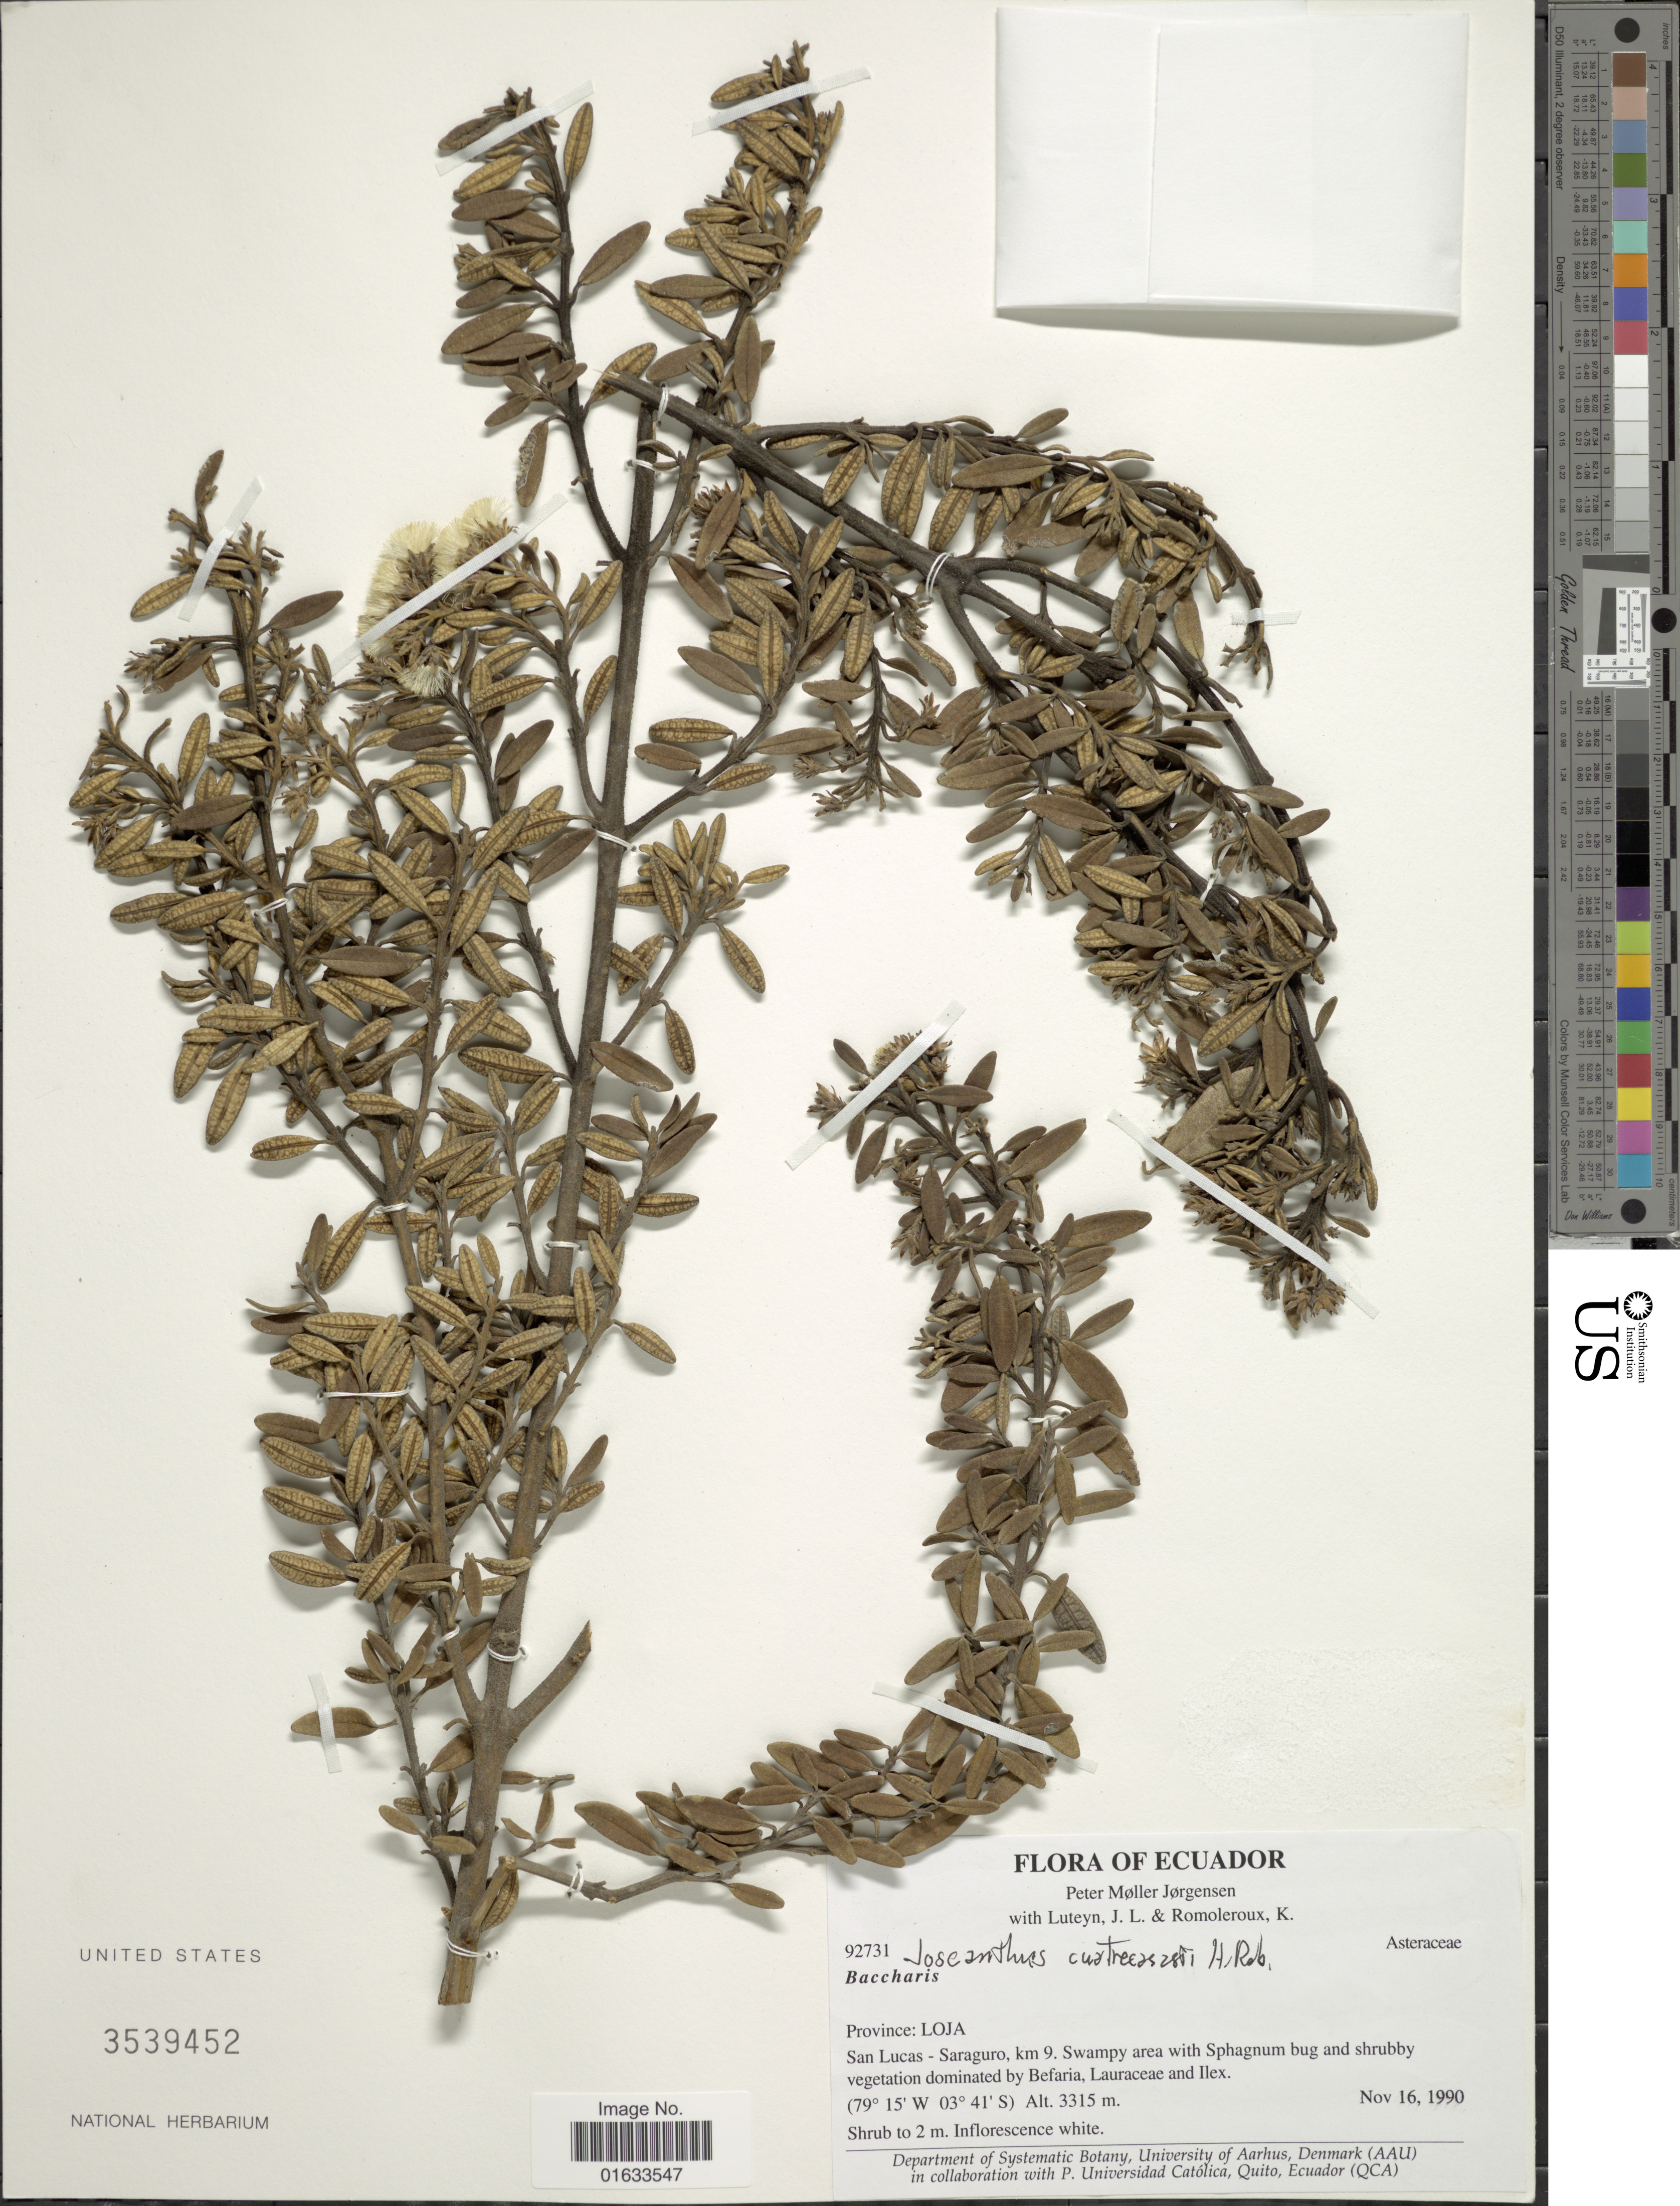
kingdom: Plantae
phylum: Tracheophyta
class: Magnoliopsida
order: Asterales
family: Asteraceae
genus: Joseanthus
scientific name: Joseanthus cuatrecasasii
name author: H. Rob.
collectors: P. M. Jørgensen, J. L. Luteyn & K. Romoleroux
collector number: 92731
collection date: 1990-11-16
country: Ecuador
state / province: Loja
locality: Province: Loja. San Lucas - Saraguro, km 9.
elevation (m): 3315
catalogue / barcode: US 3539452